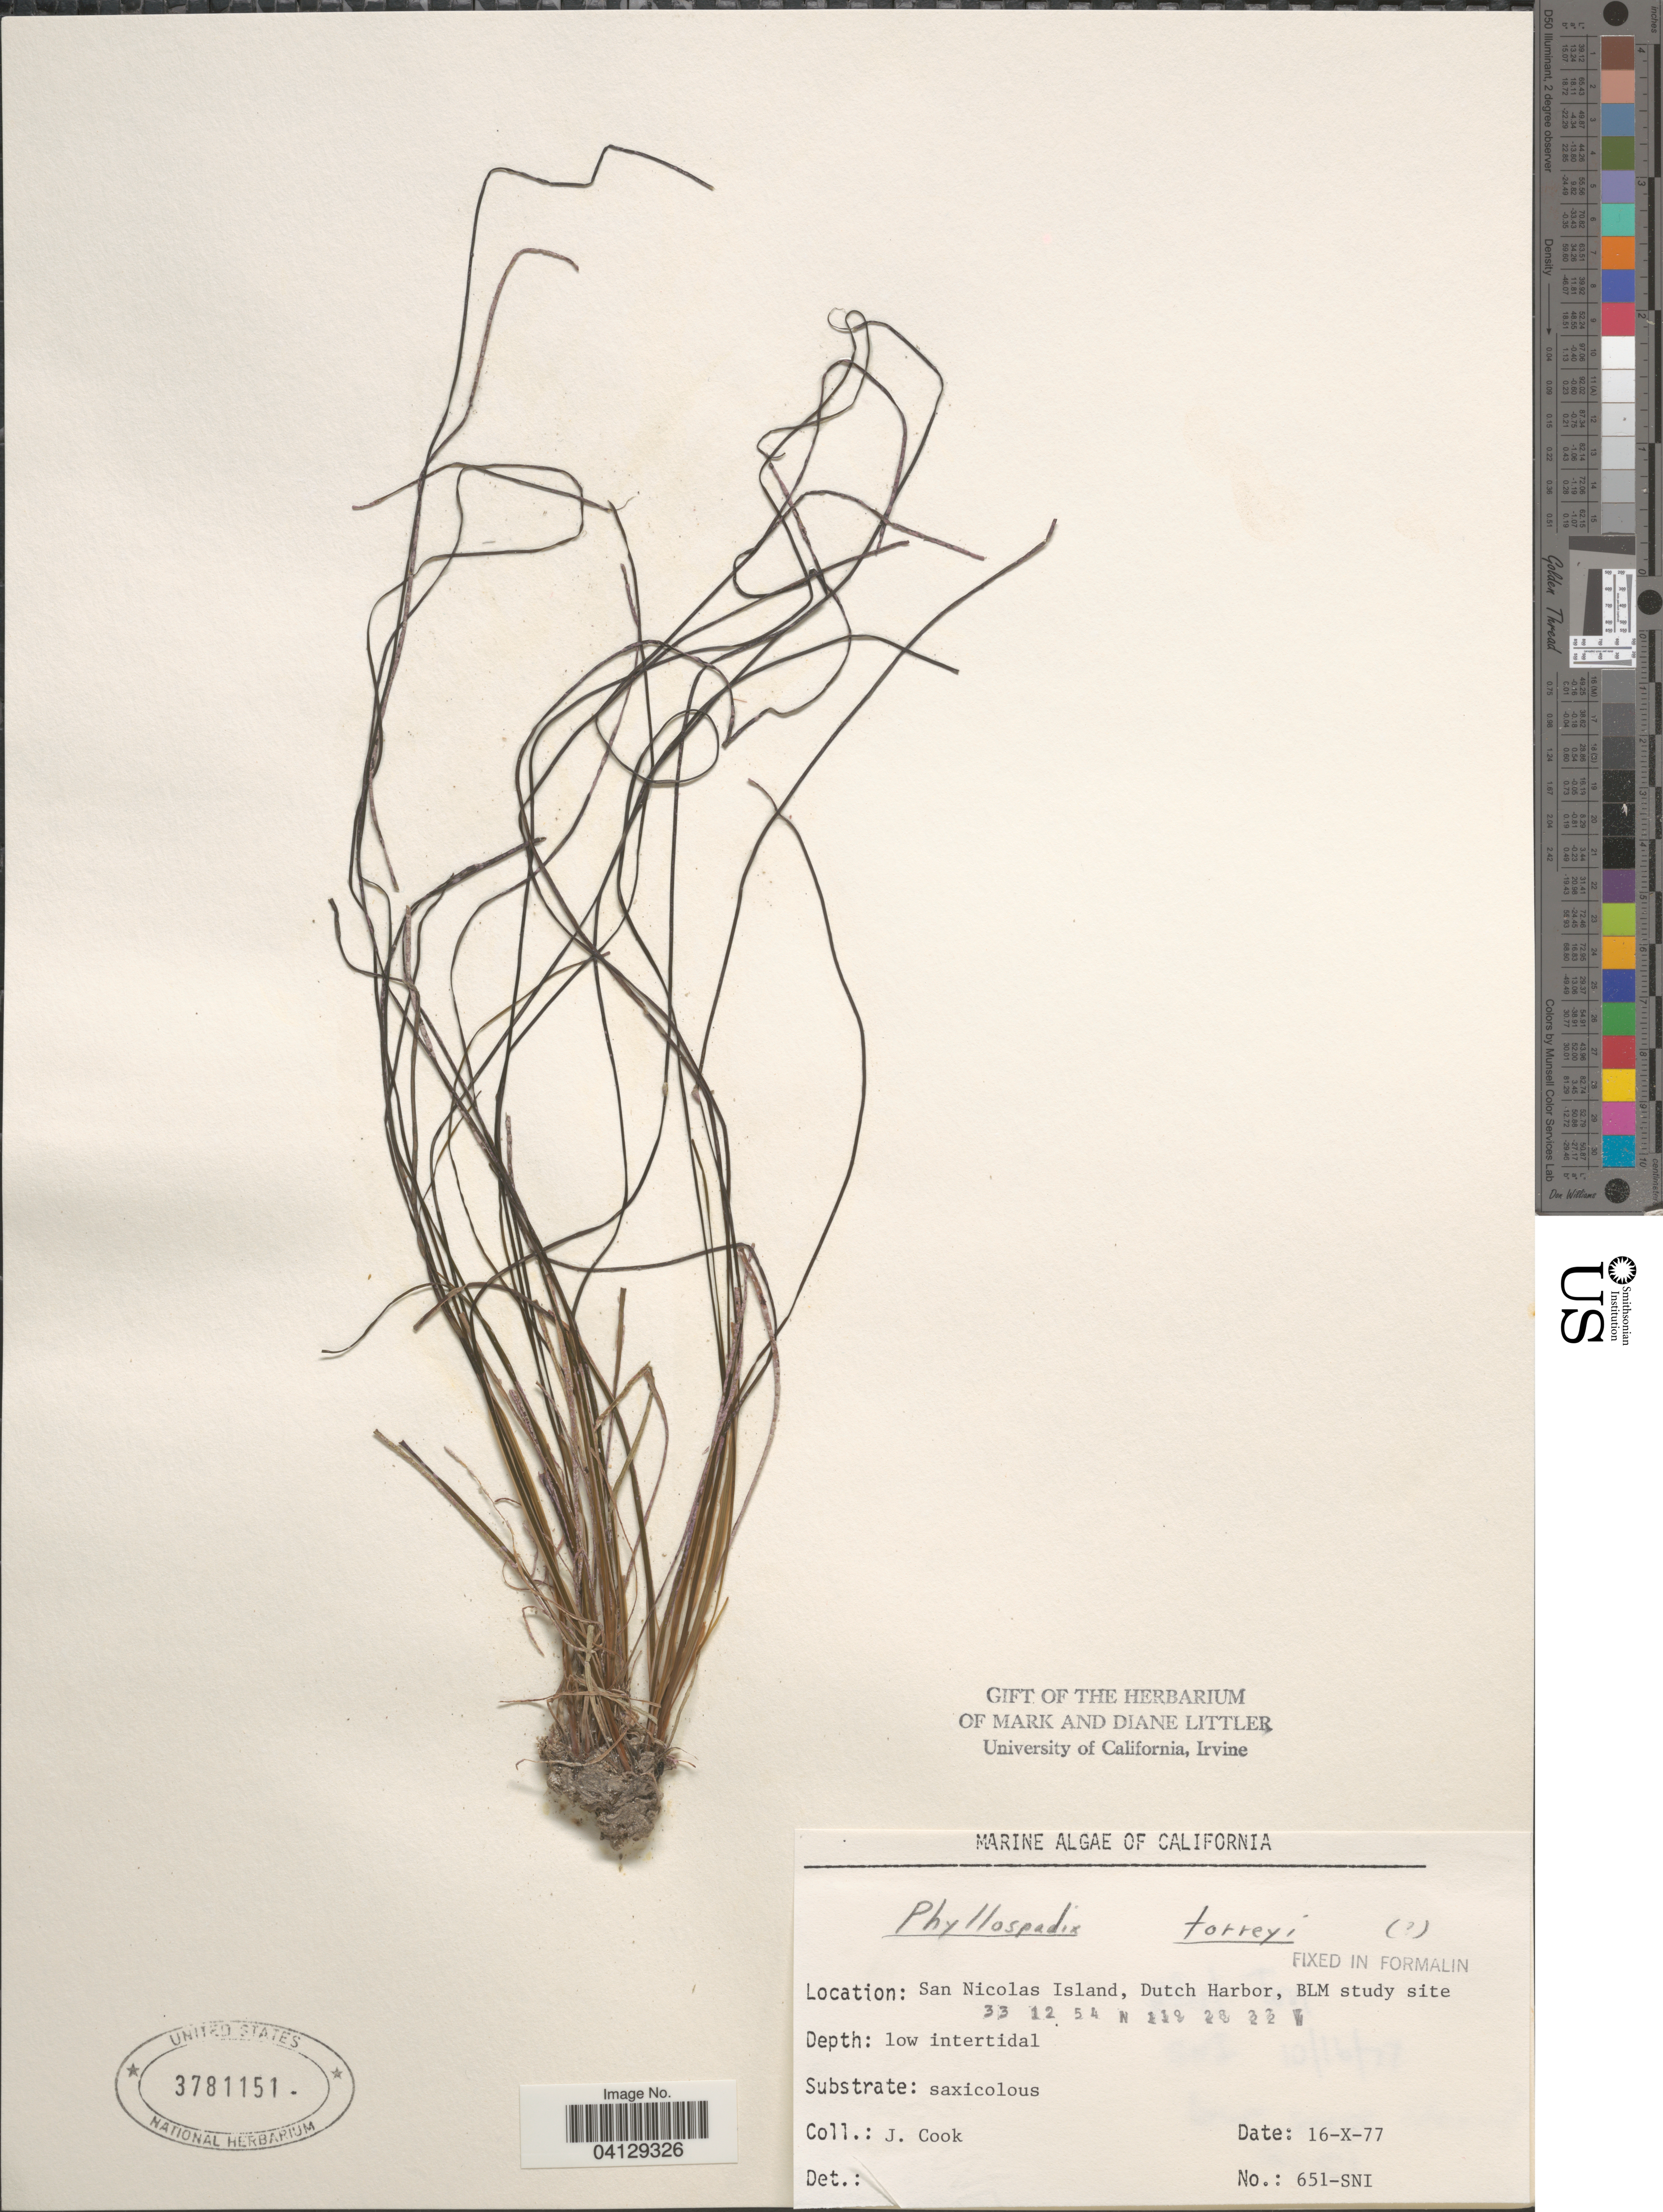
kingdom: Plantae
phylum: Tracheophyta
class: Liliopsida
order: Alismatales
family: Zosteraceae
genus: Phyllospadix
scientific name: Phyllospadix torreyi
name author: S. Watson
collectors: J. Cook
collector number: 651-SNI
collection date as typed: Transcribed d/m/y: 16/10/77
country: United States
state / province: California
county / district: Ventura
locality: San Nicolas Island, Dutch Harbor, BLM study site.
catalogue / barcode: US 3781151